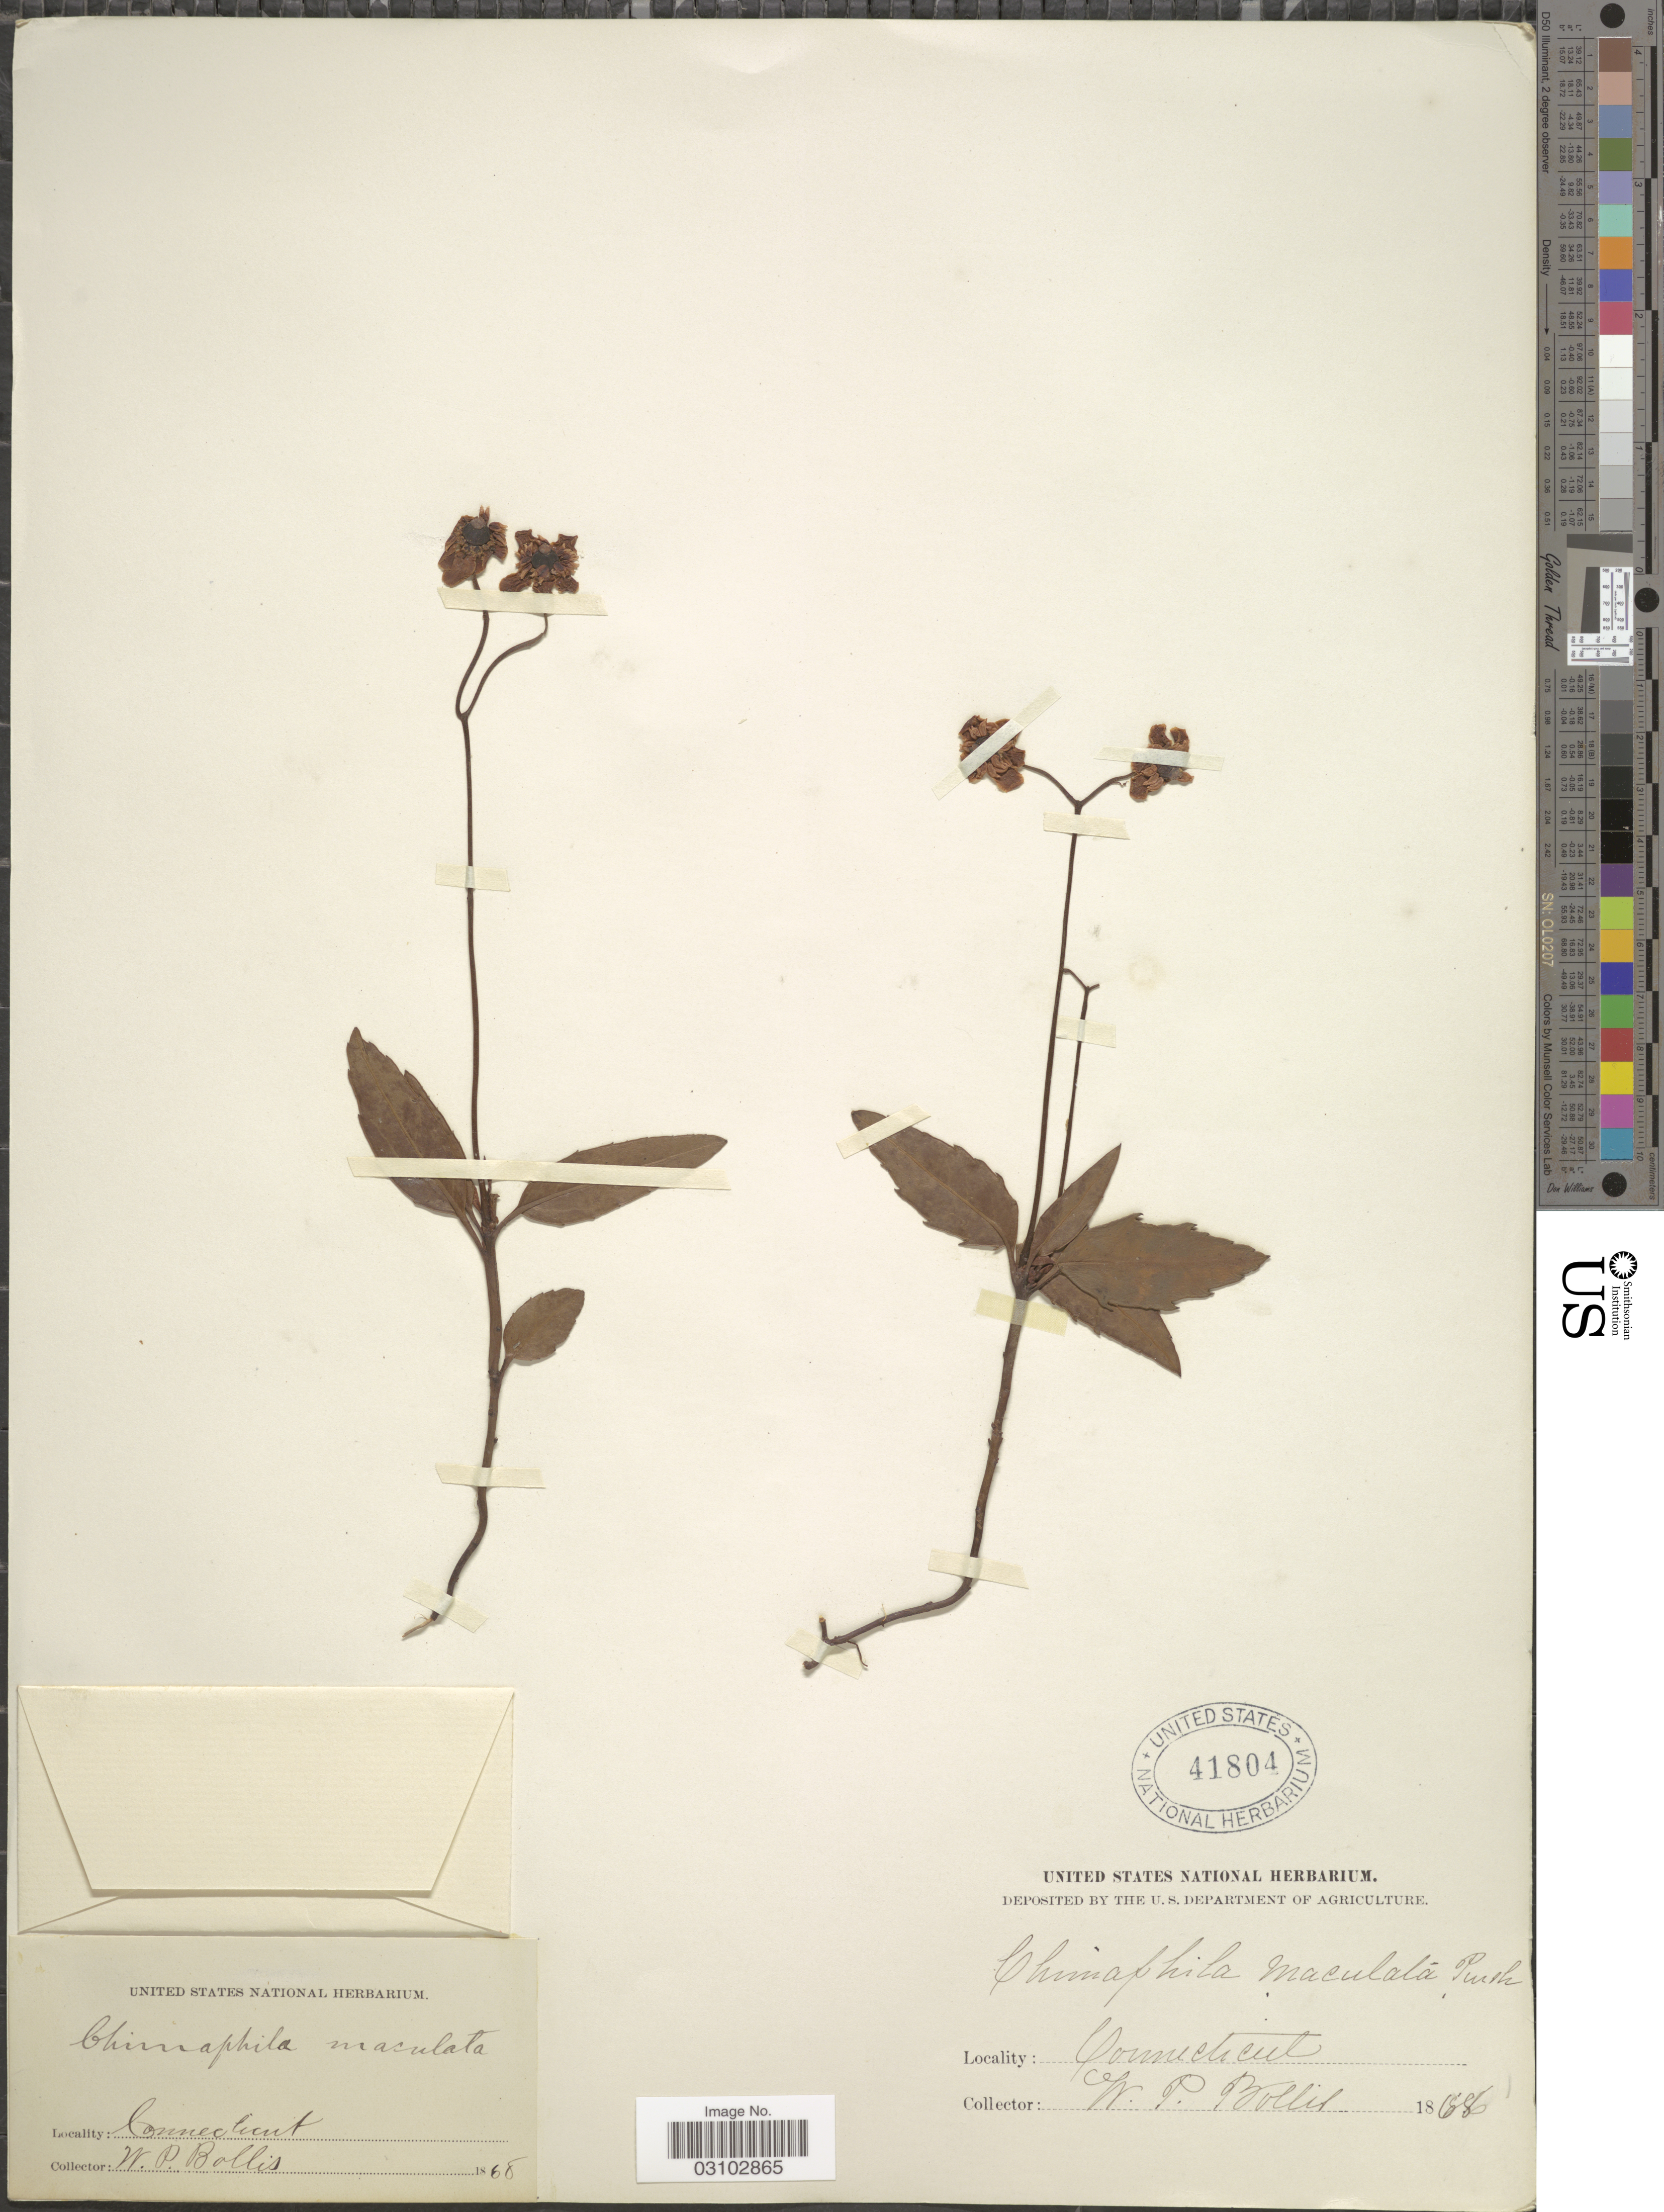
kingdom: Plantae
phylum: Tracheophyta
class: Magnoliopsida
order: Ericales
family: Ericaceae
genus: Chimaphila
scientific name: Chimaphila maculata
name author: (L.) Pursh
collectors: W. P. Bollis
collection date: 1868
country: United States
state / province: Connecticut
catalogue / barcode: US 41804